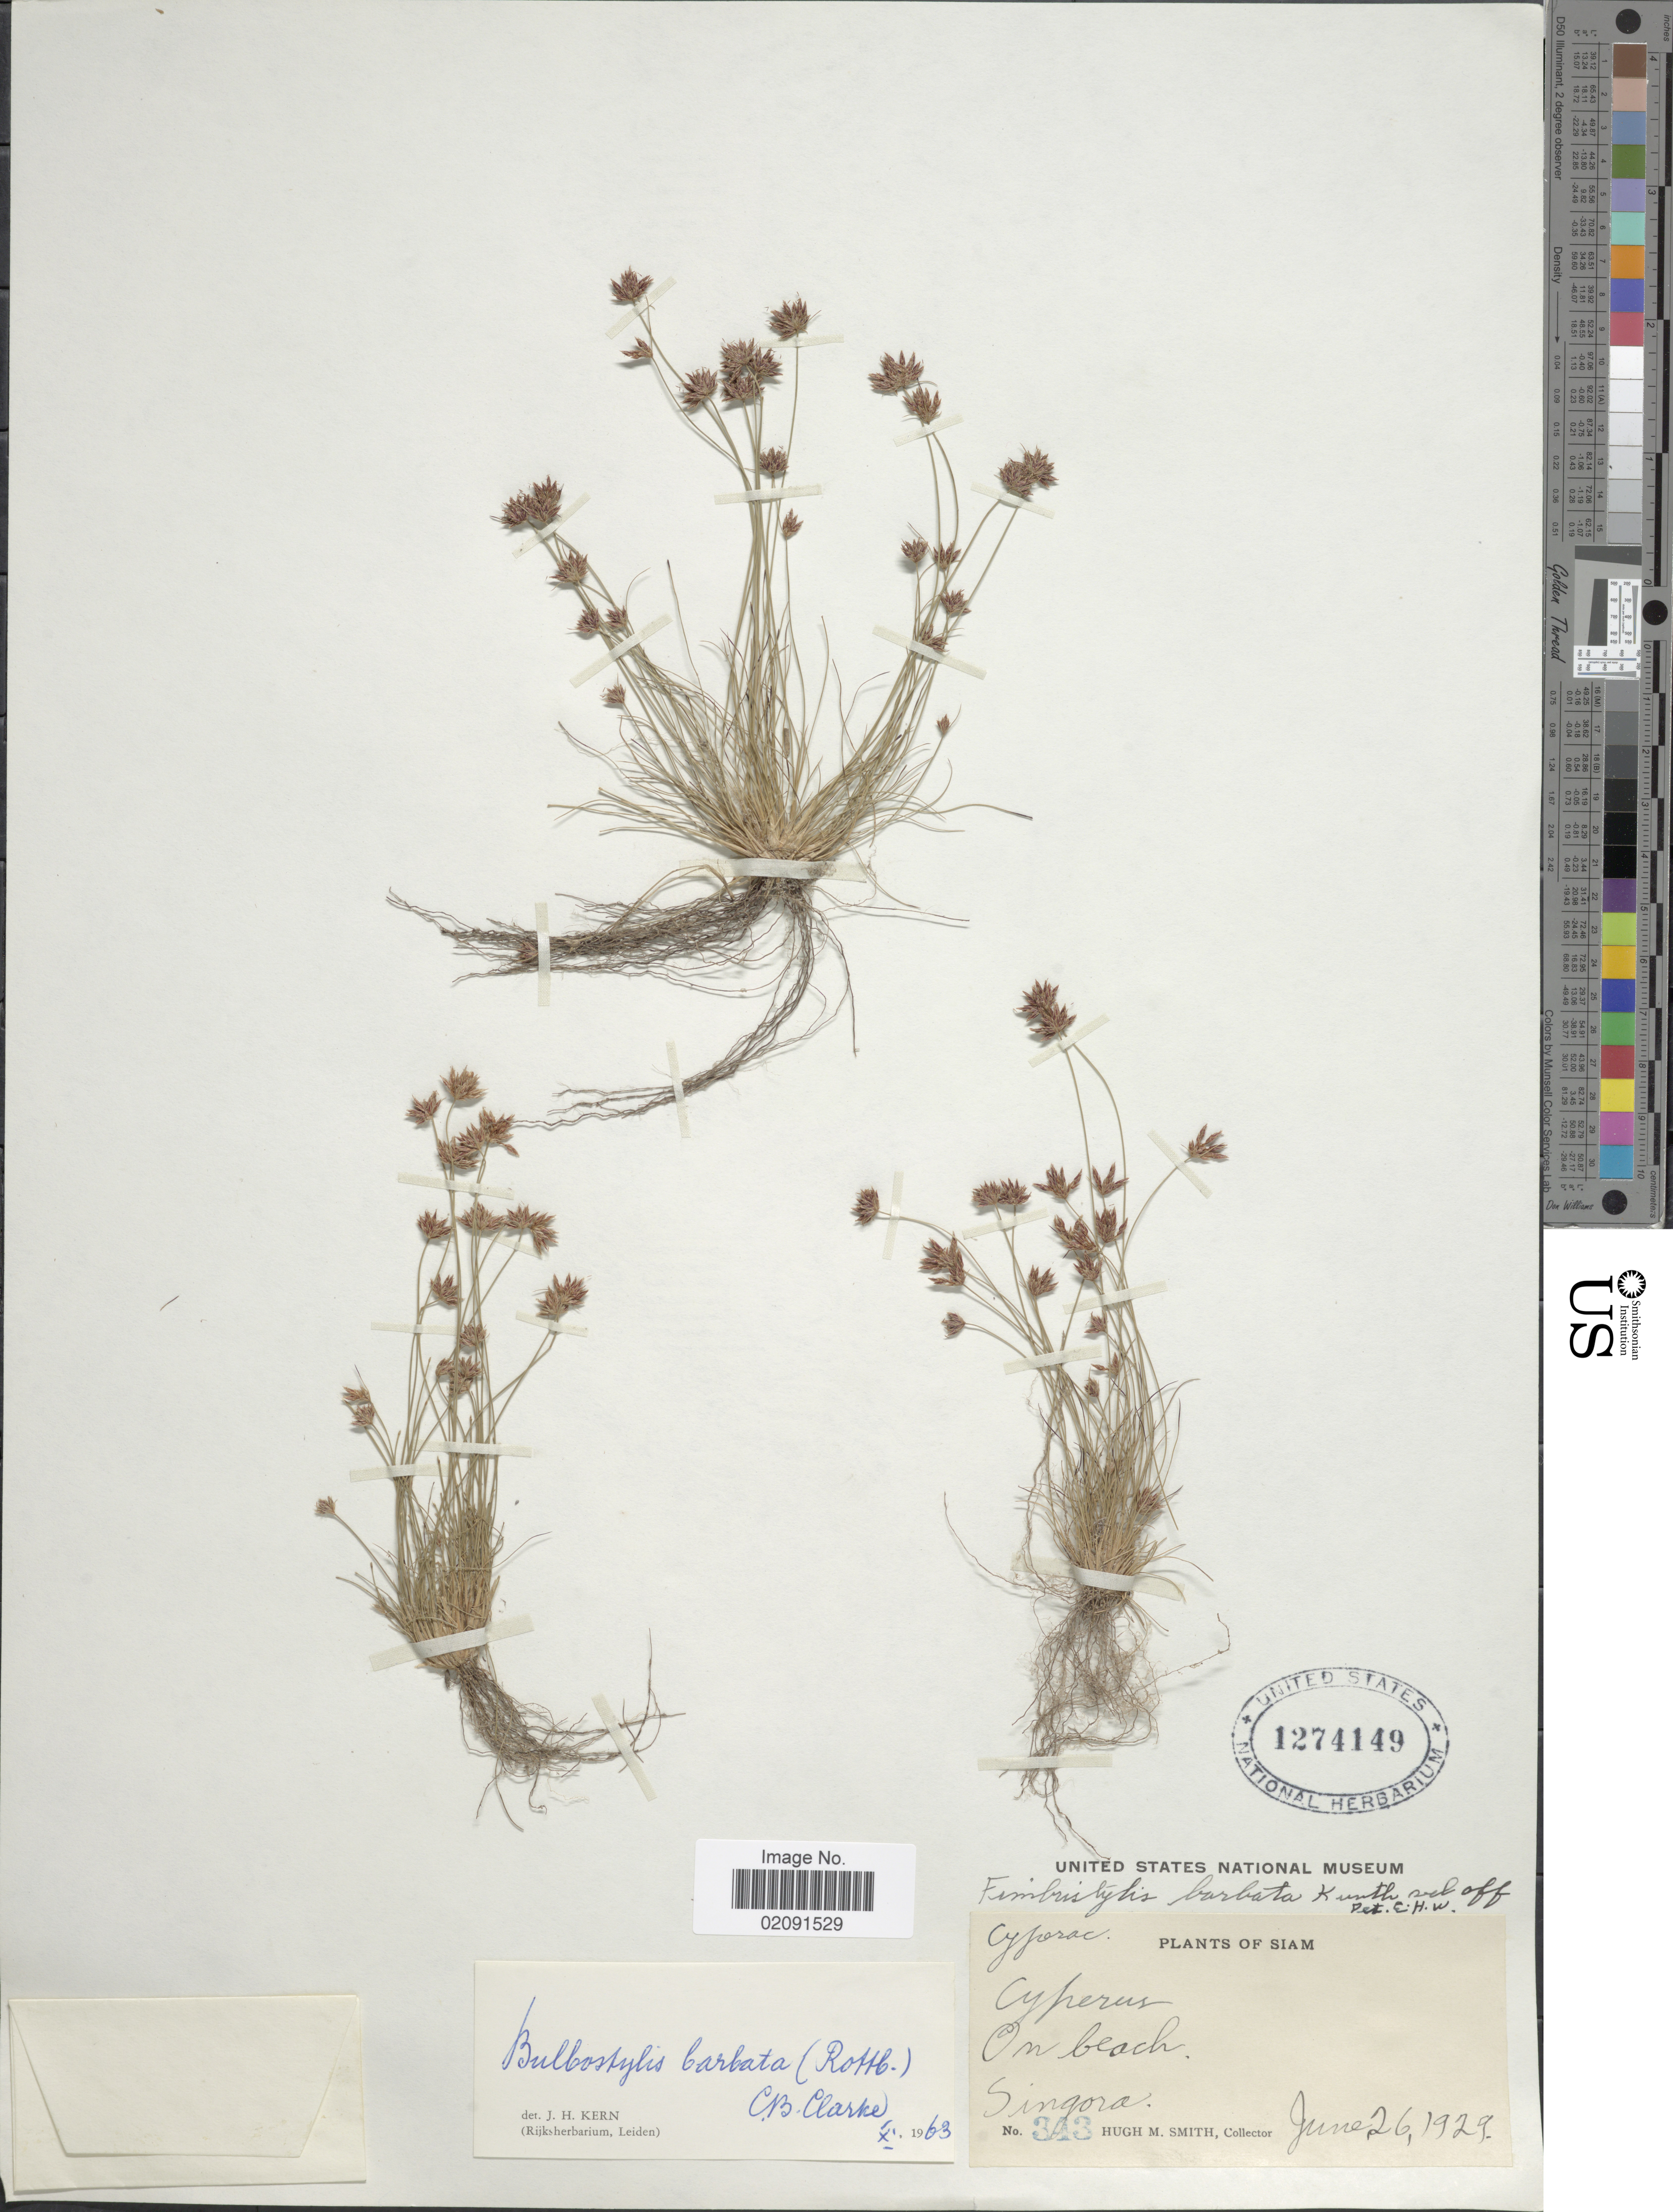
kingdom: Plantae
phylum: Tracheophyta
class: Liliopsida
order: Poales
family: Cyperaceae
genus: Bulbostylis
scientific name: Bulbostylis barbata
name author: (Rottb.) C.B. Clarke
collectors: H. M. Smith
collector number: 343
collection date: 1929-06-26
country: Thailand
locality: Siam, on beach, Singora.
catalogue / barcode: US 1274149